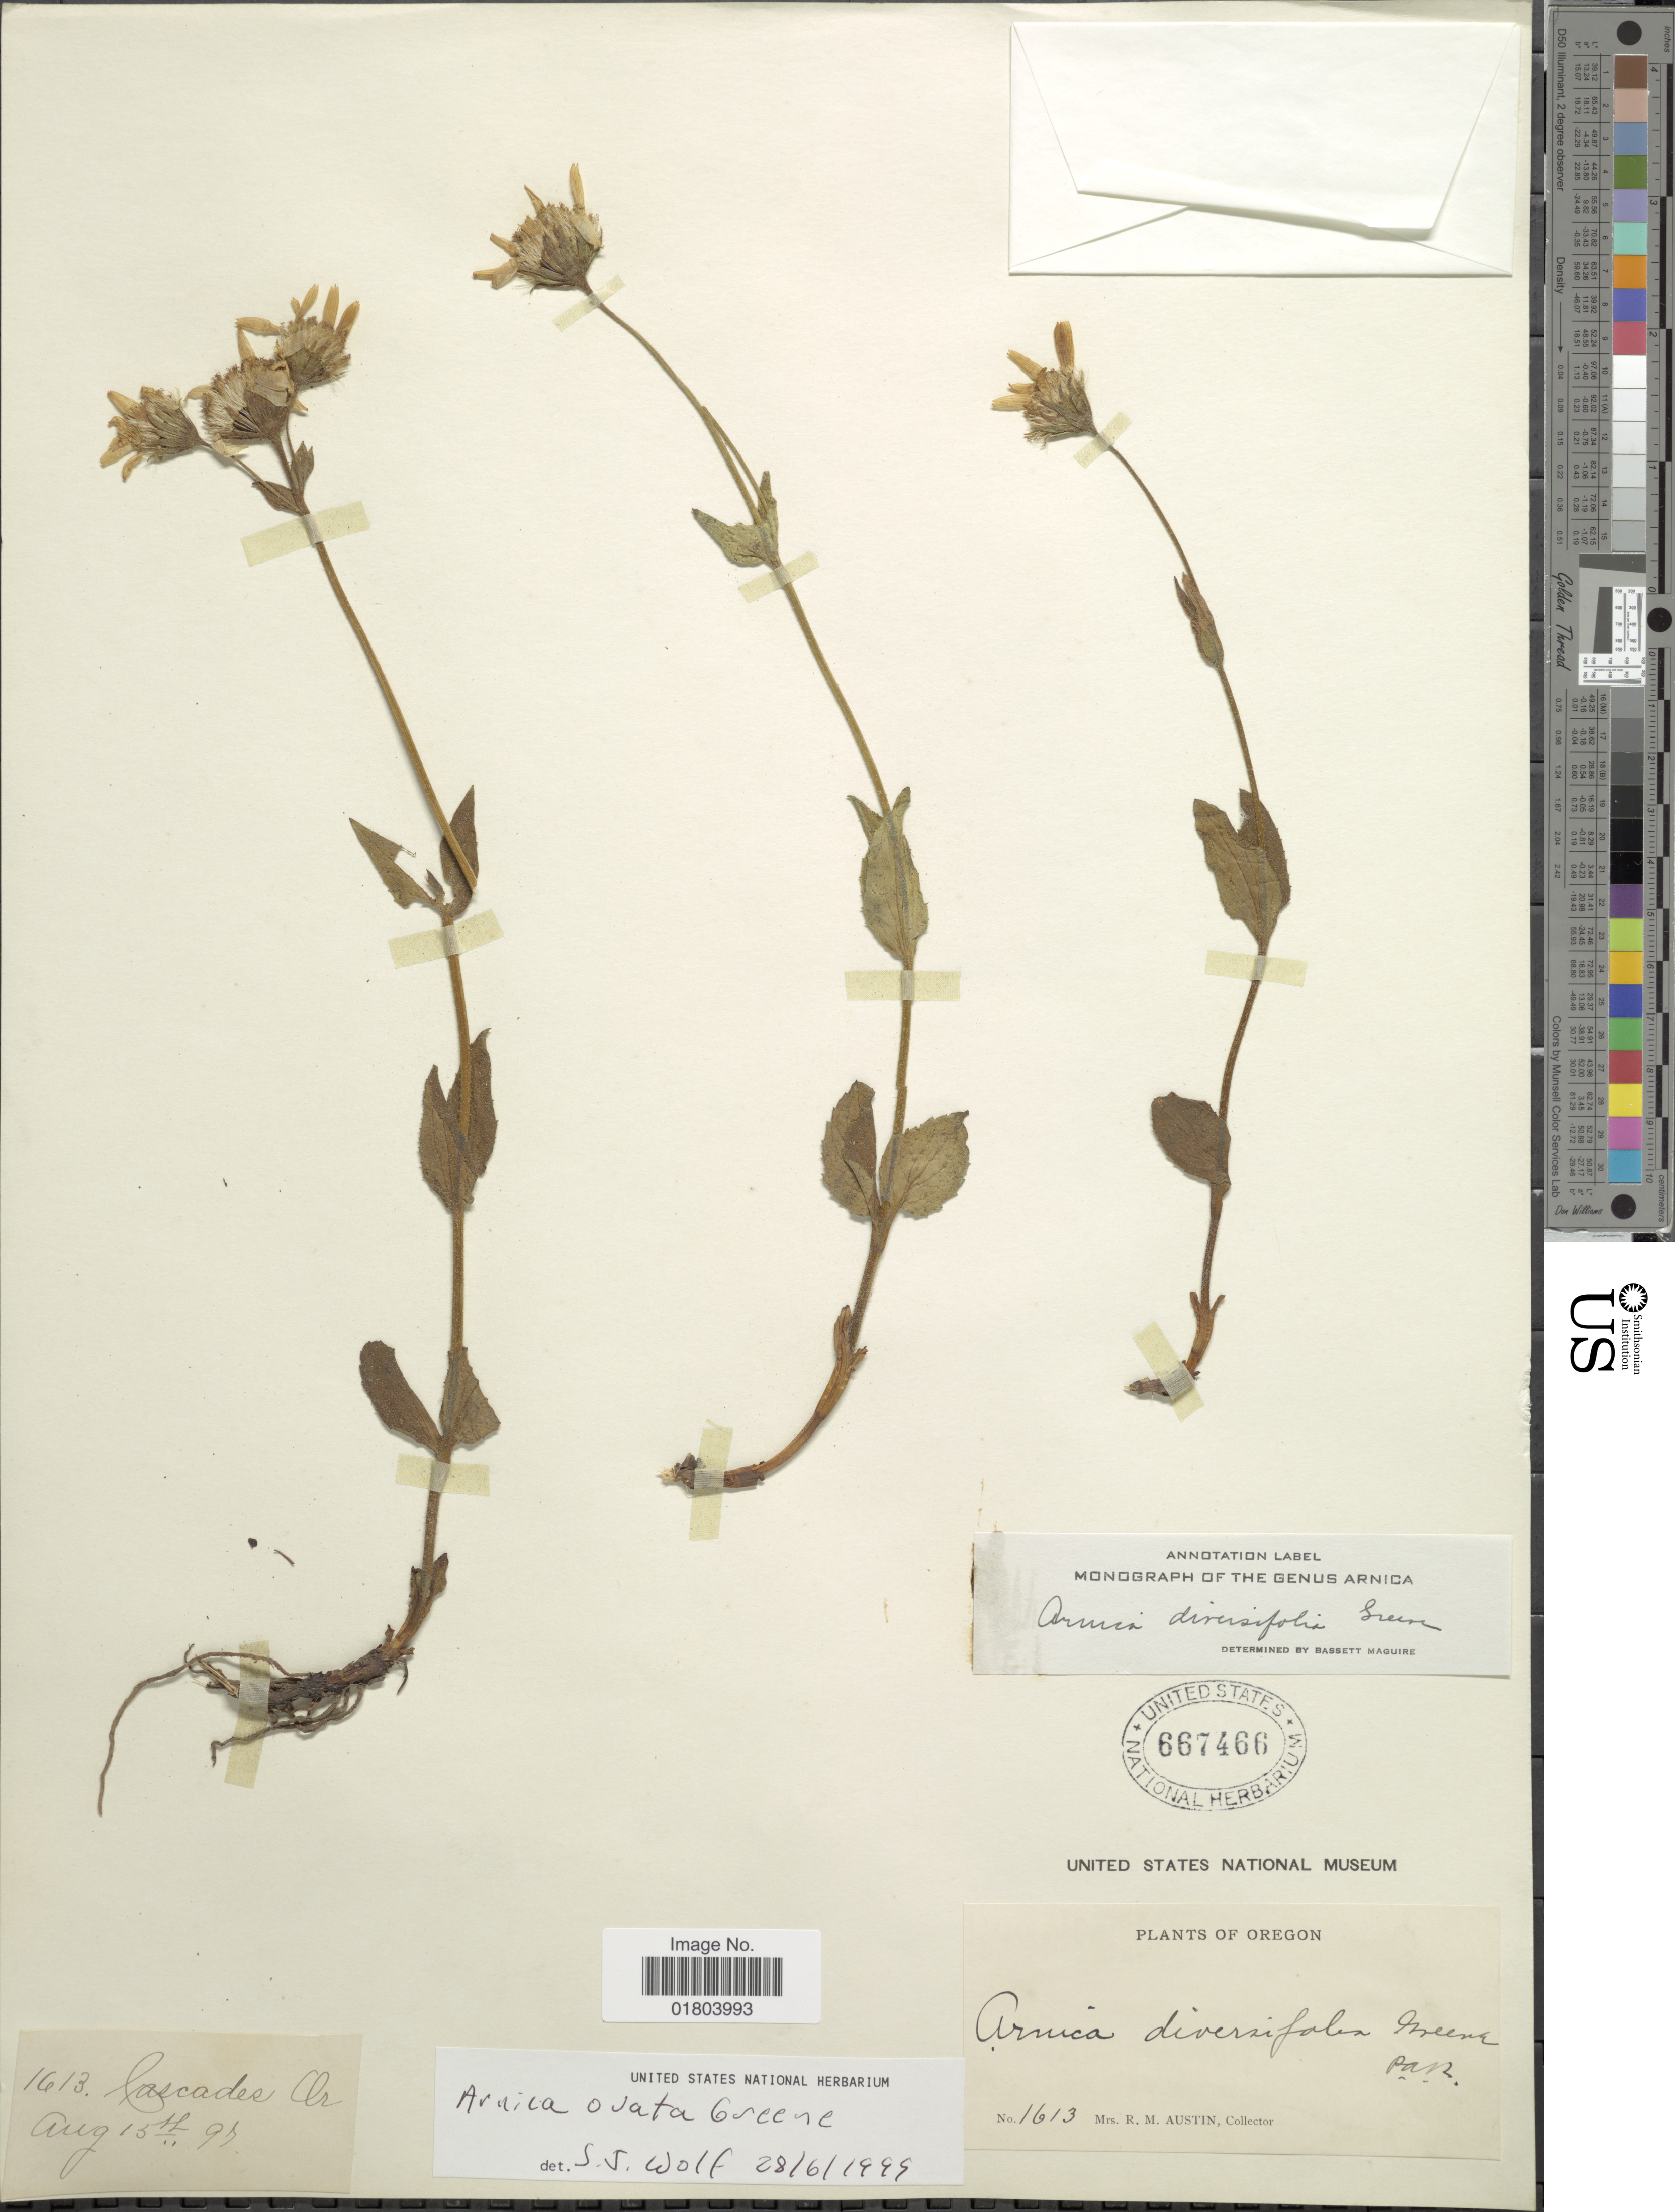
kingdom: Plantae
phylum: Tracheophyta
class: Magnoliopsida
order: Asterales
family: Asteraceae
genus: Arnica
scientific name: Arnica ovata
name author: Greene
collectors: R. Austin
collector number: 1613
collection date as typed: Transcribed d/m/y: 15/8/97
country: United States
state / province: Oregon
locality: Cascades Or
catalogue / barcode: US 667466